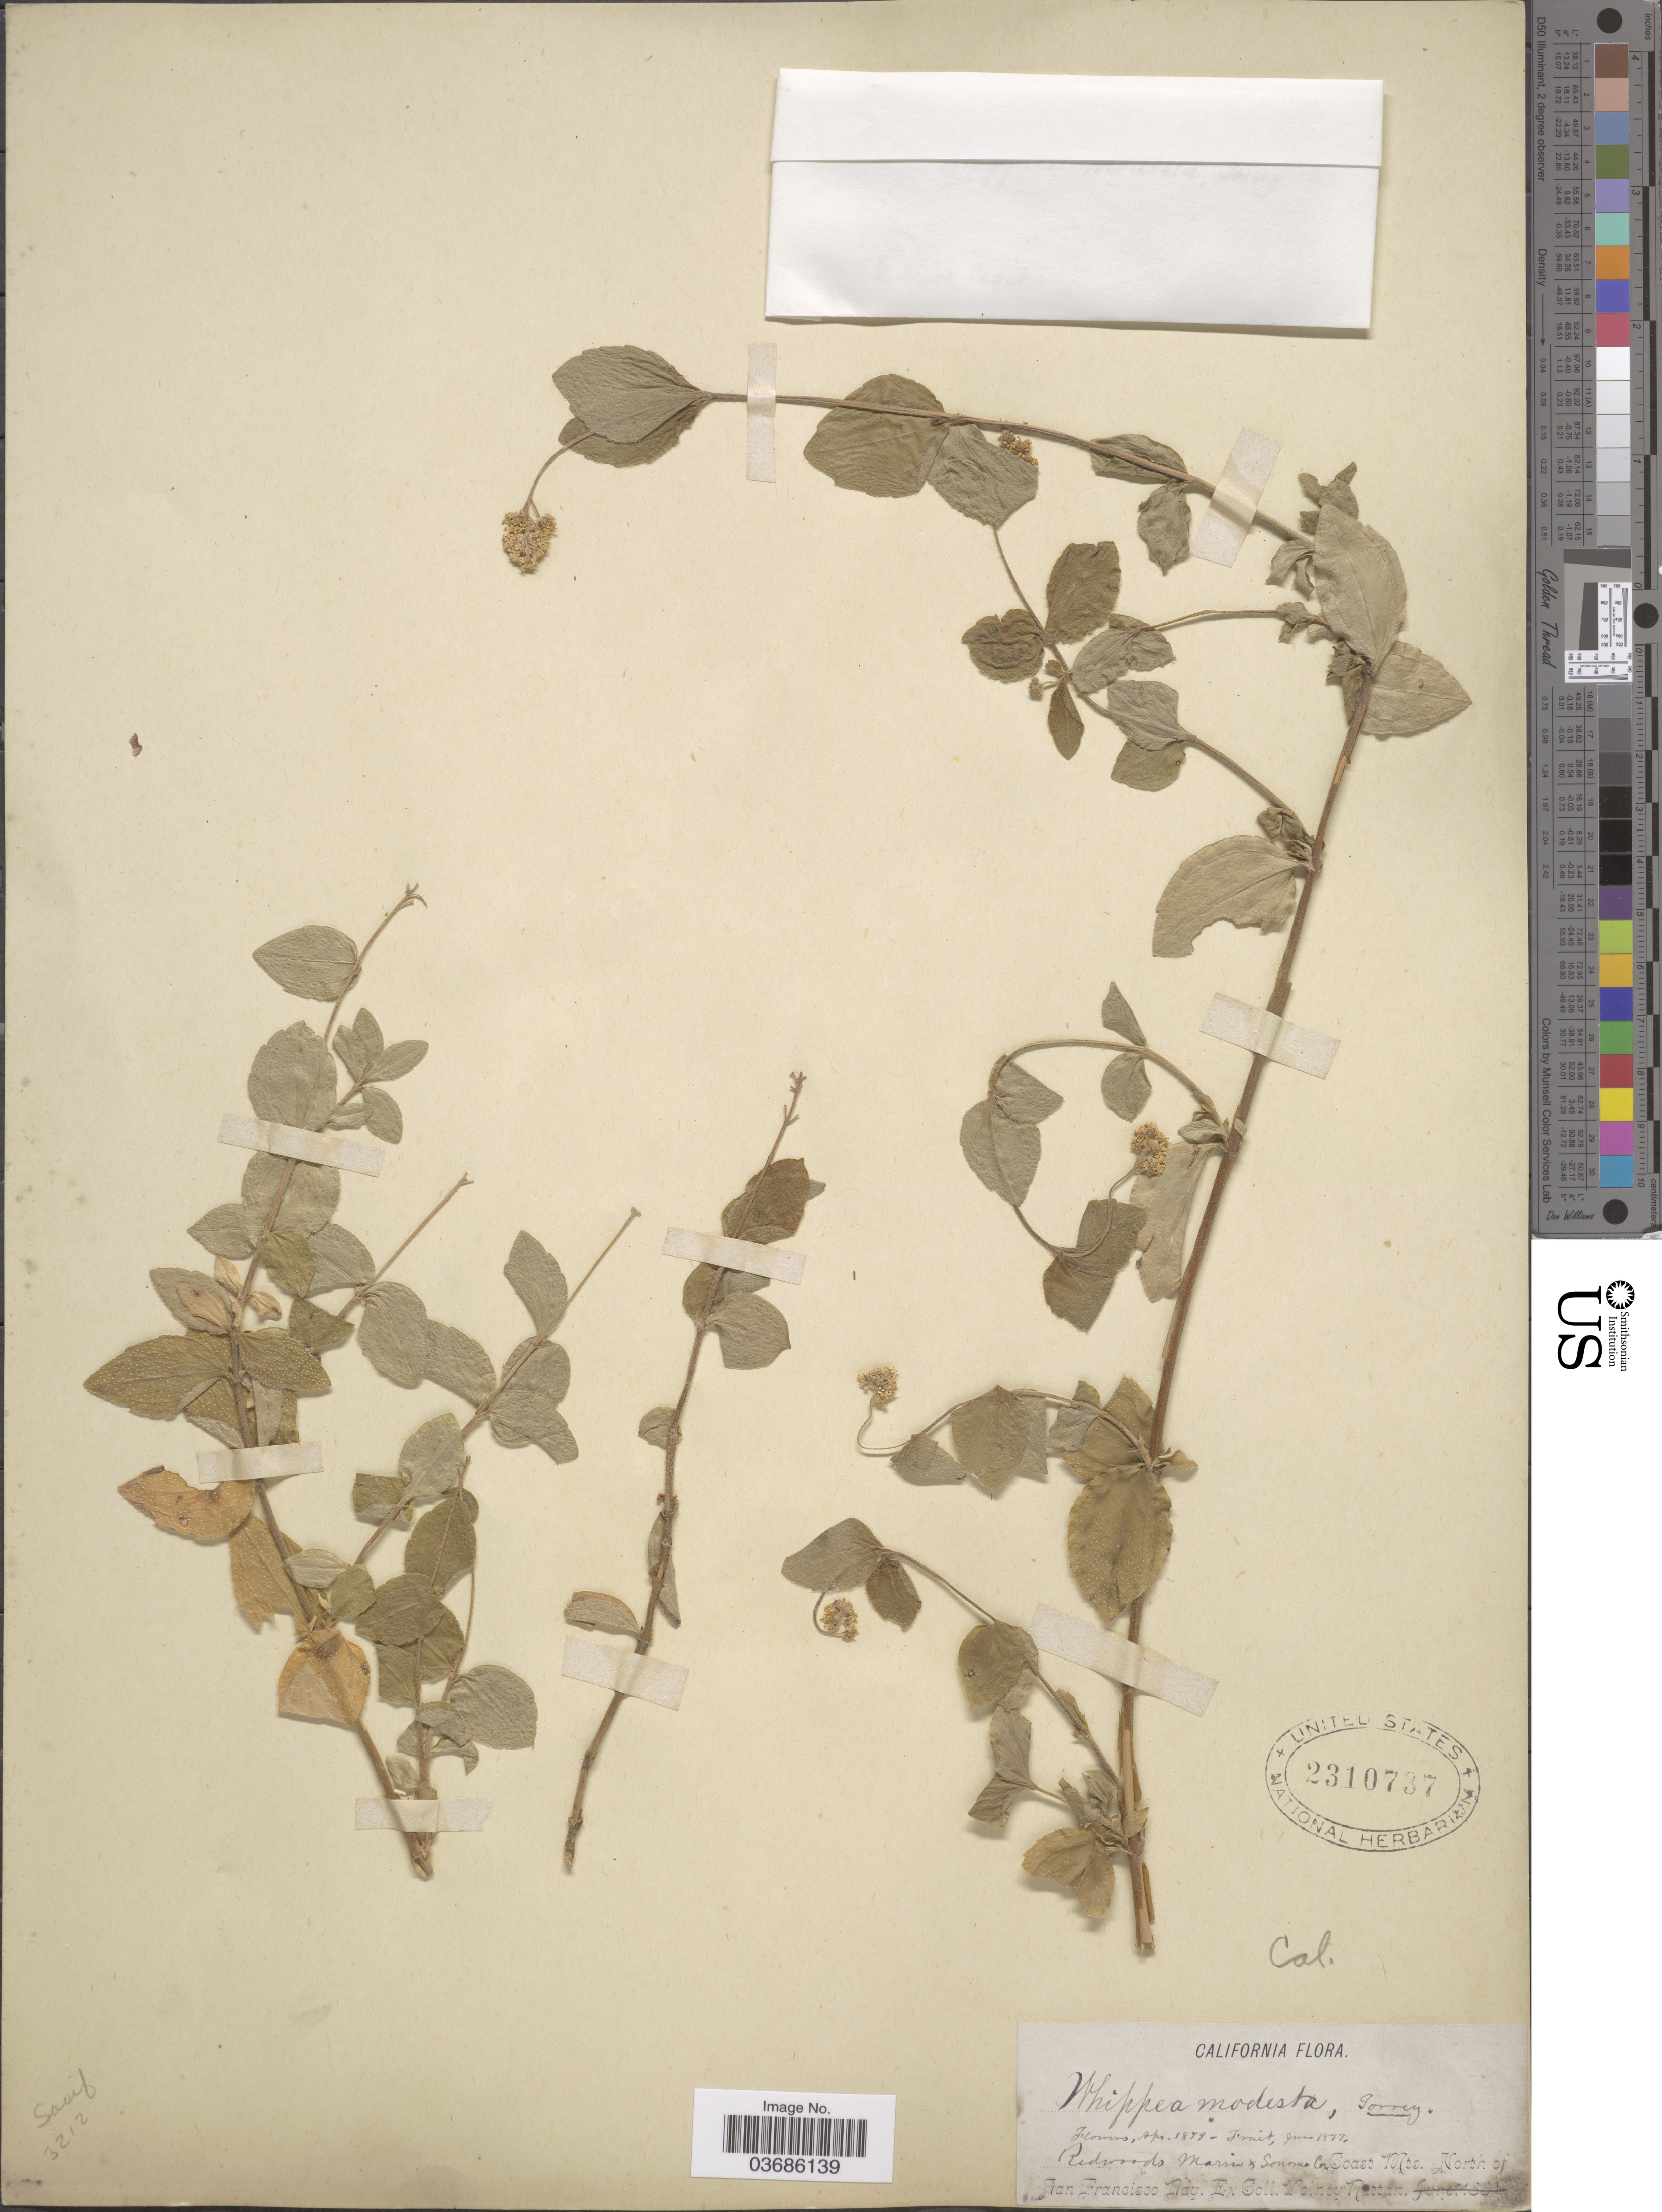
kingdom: Plantae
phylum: Tracheophyta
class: Magnoliopsida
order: Cornales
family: Hydrangeaceae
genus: Whipplea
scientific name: Whipplea modesta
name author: Torr.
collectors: V. Rattan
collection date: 1877-06/1879-04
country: United States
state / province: California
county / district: San Francisco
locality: Redwoods Marin & Sonoma Co. Coast Mts. North of San Francisco Bay.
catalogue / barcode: US 2310737